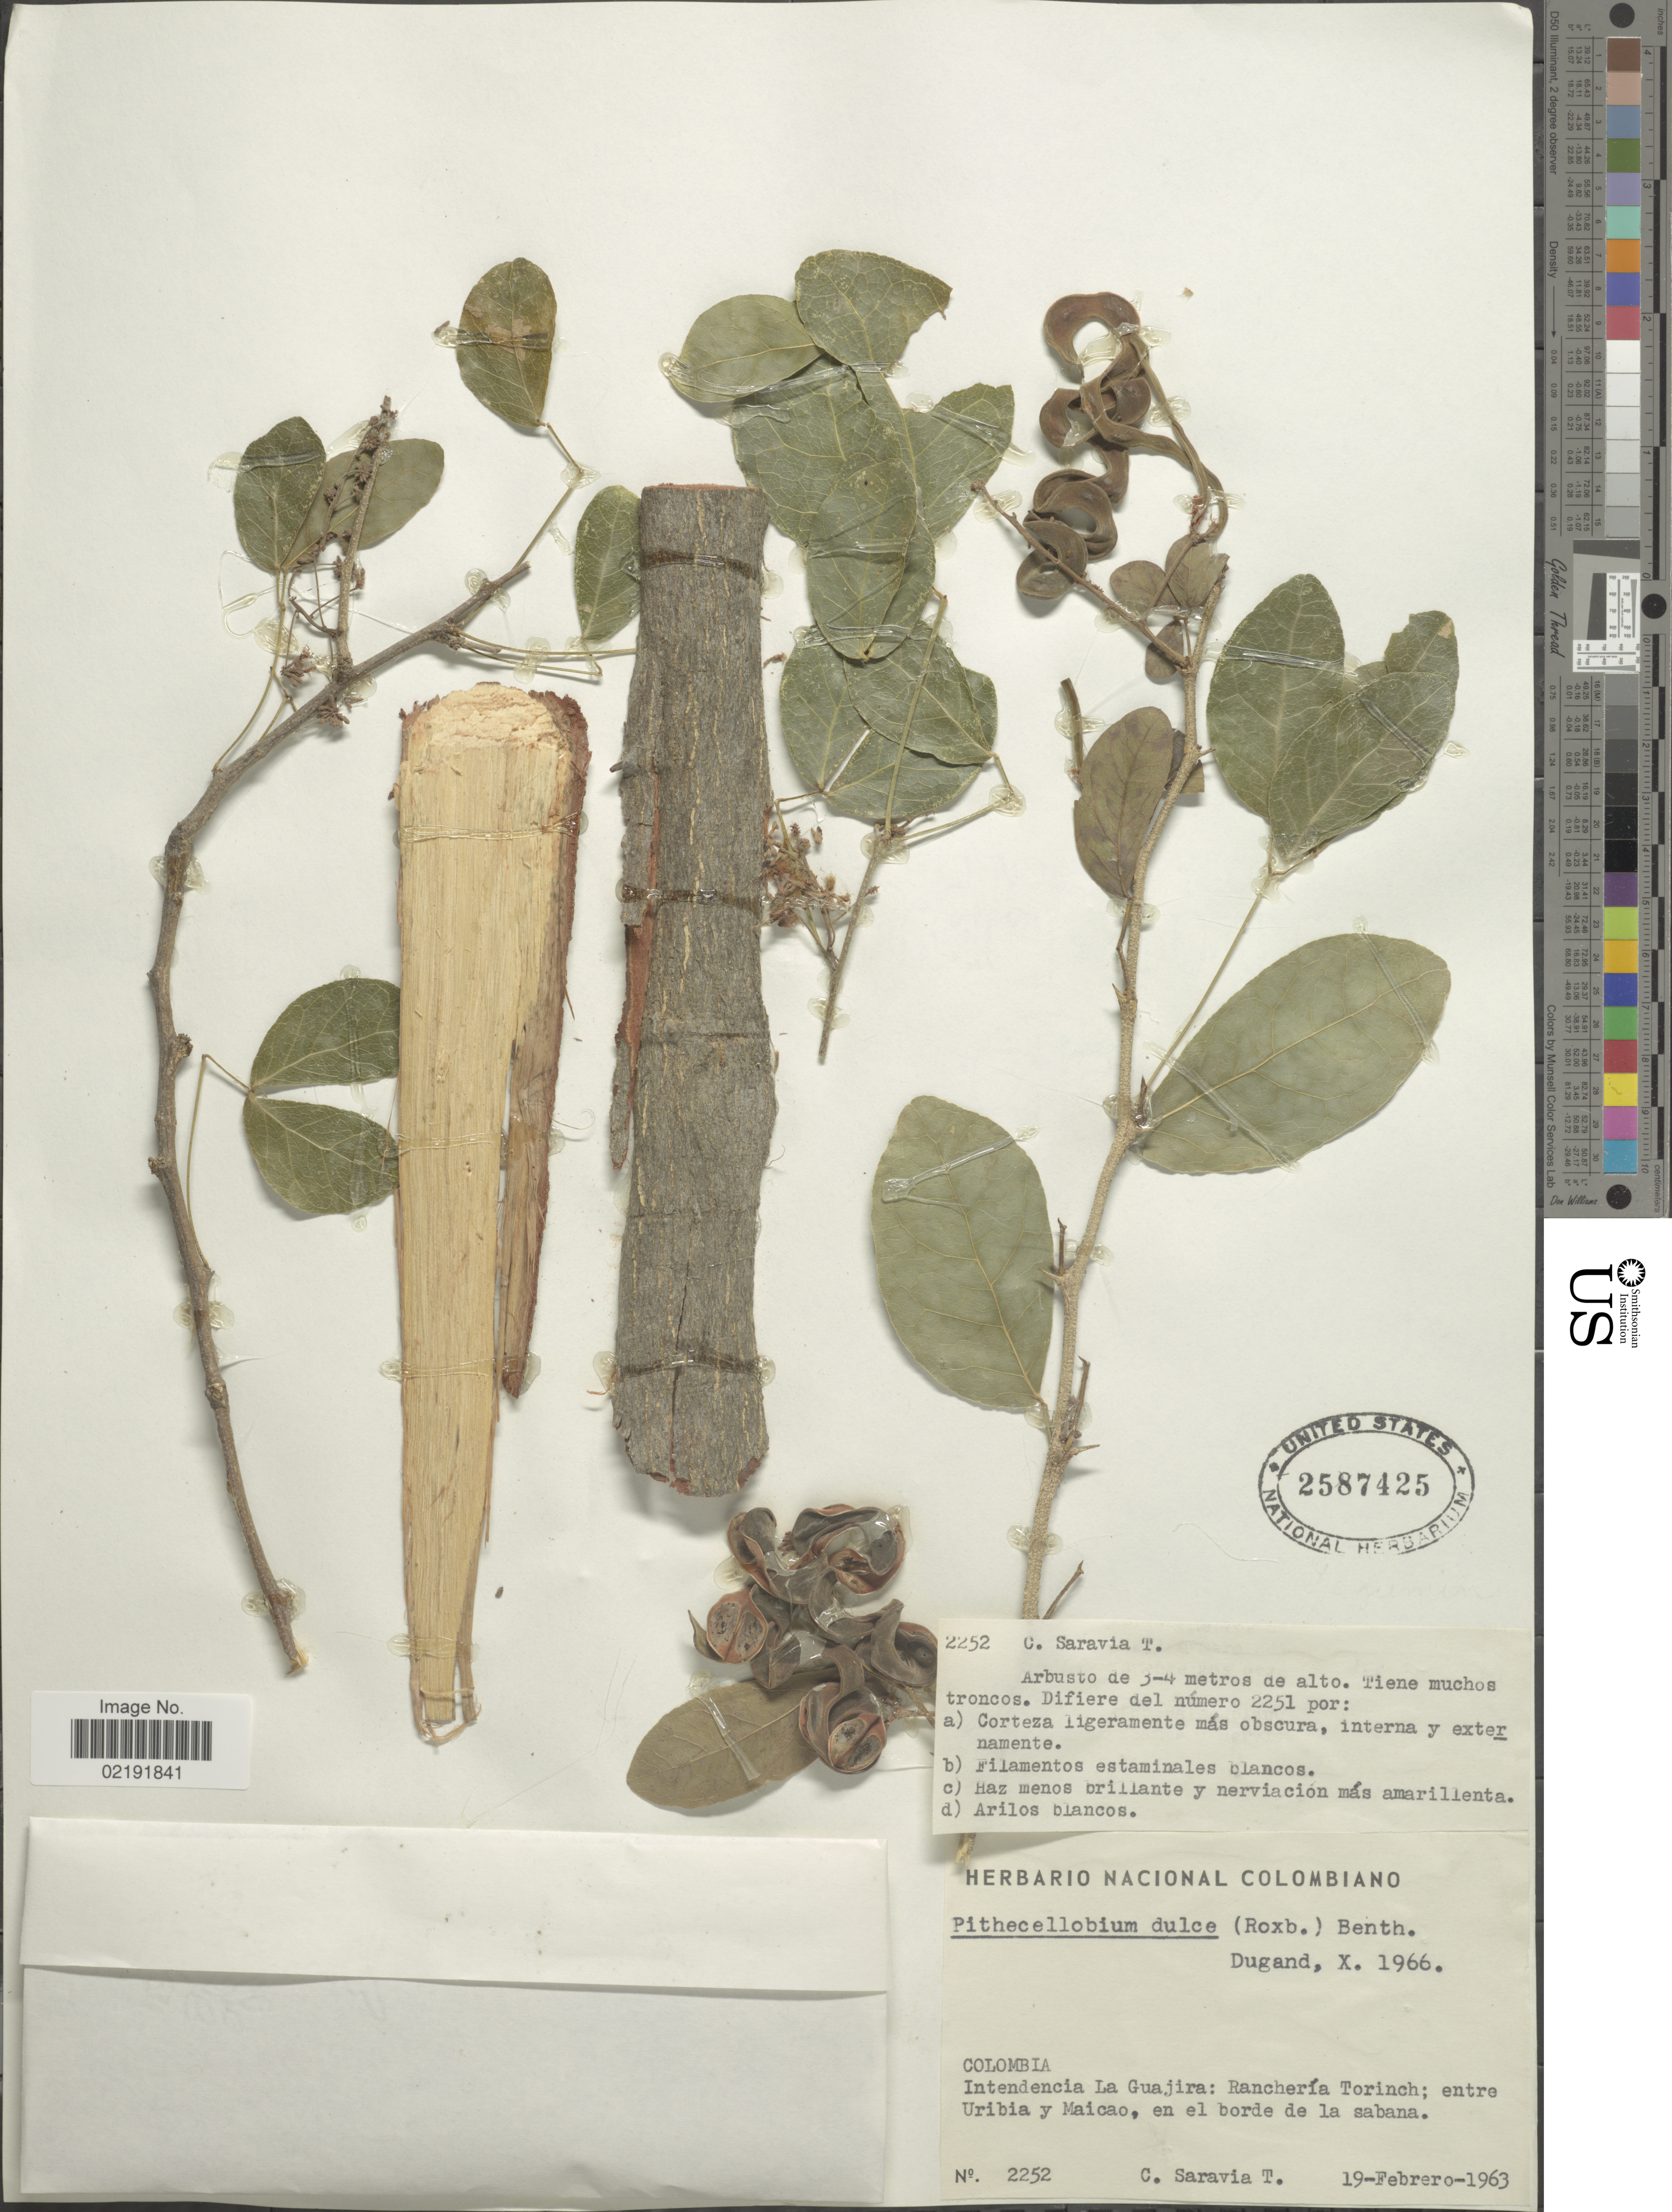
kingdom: Plantae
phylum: Tracheophyta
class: Magnoliopsida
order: Fabales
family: Fabaceae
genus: Pithecellobium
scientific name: Pithecellobium dulce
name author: (Roxb.) Benth.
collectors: C. Saravia T.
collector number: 2252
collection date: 1963-02-19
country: Colombia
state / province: La Guajira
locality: Colombia. Intendencia La Guajira: Ranchería Torinch; entre Uribia y Maicao, en el borde de la sabana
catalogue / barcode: US 2587425